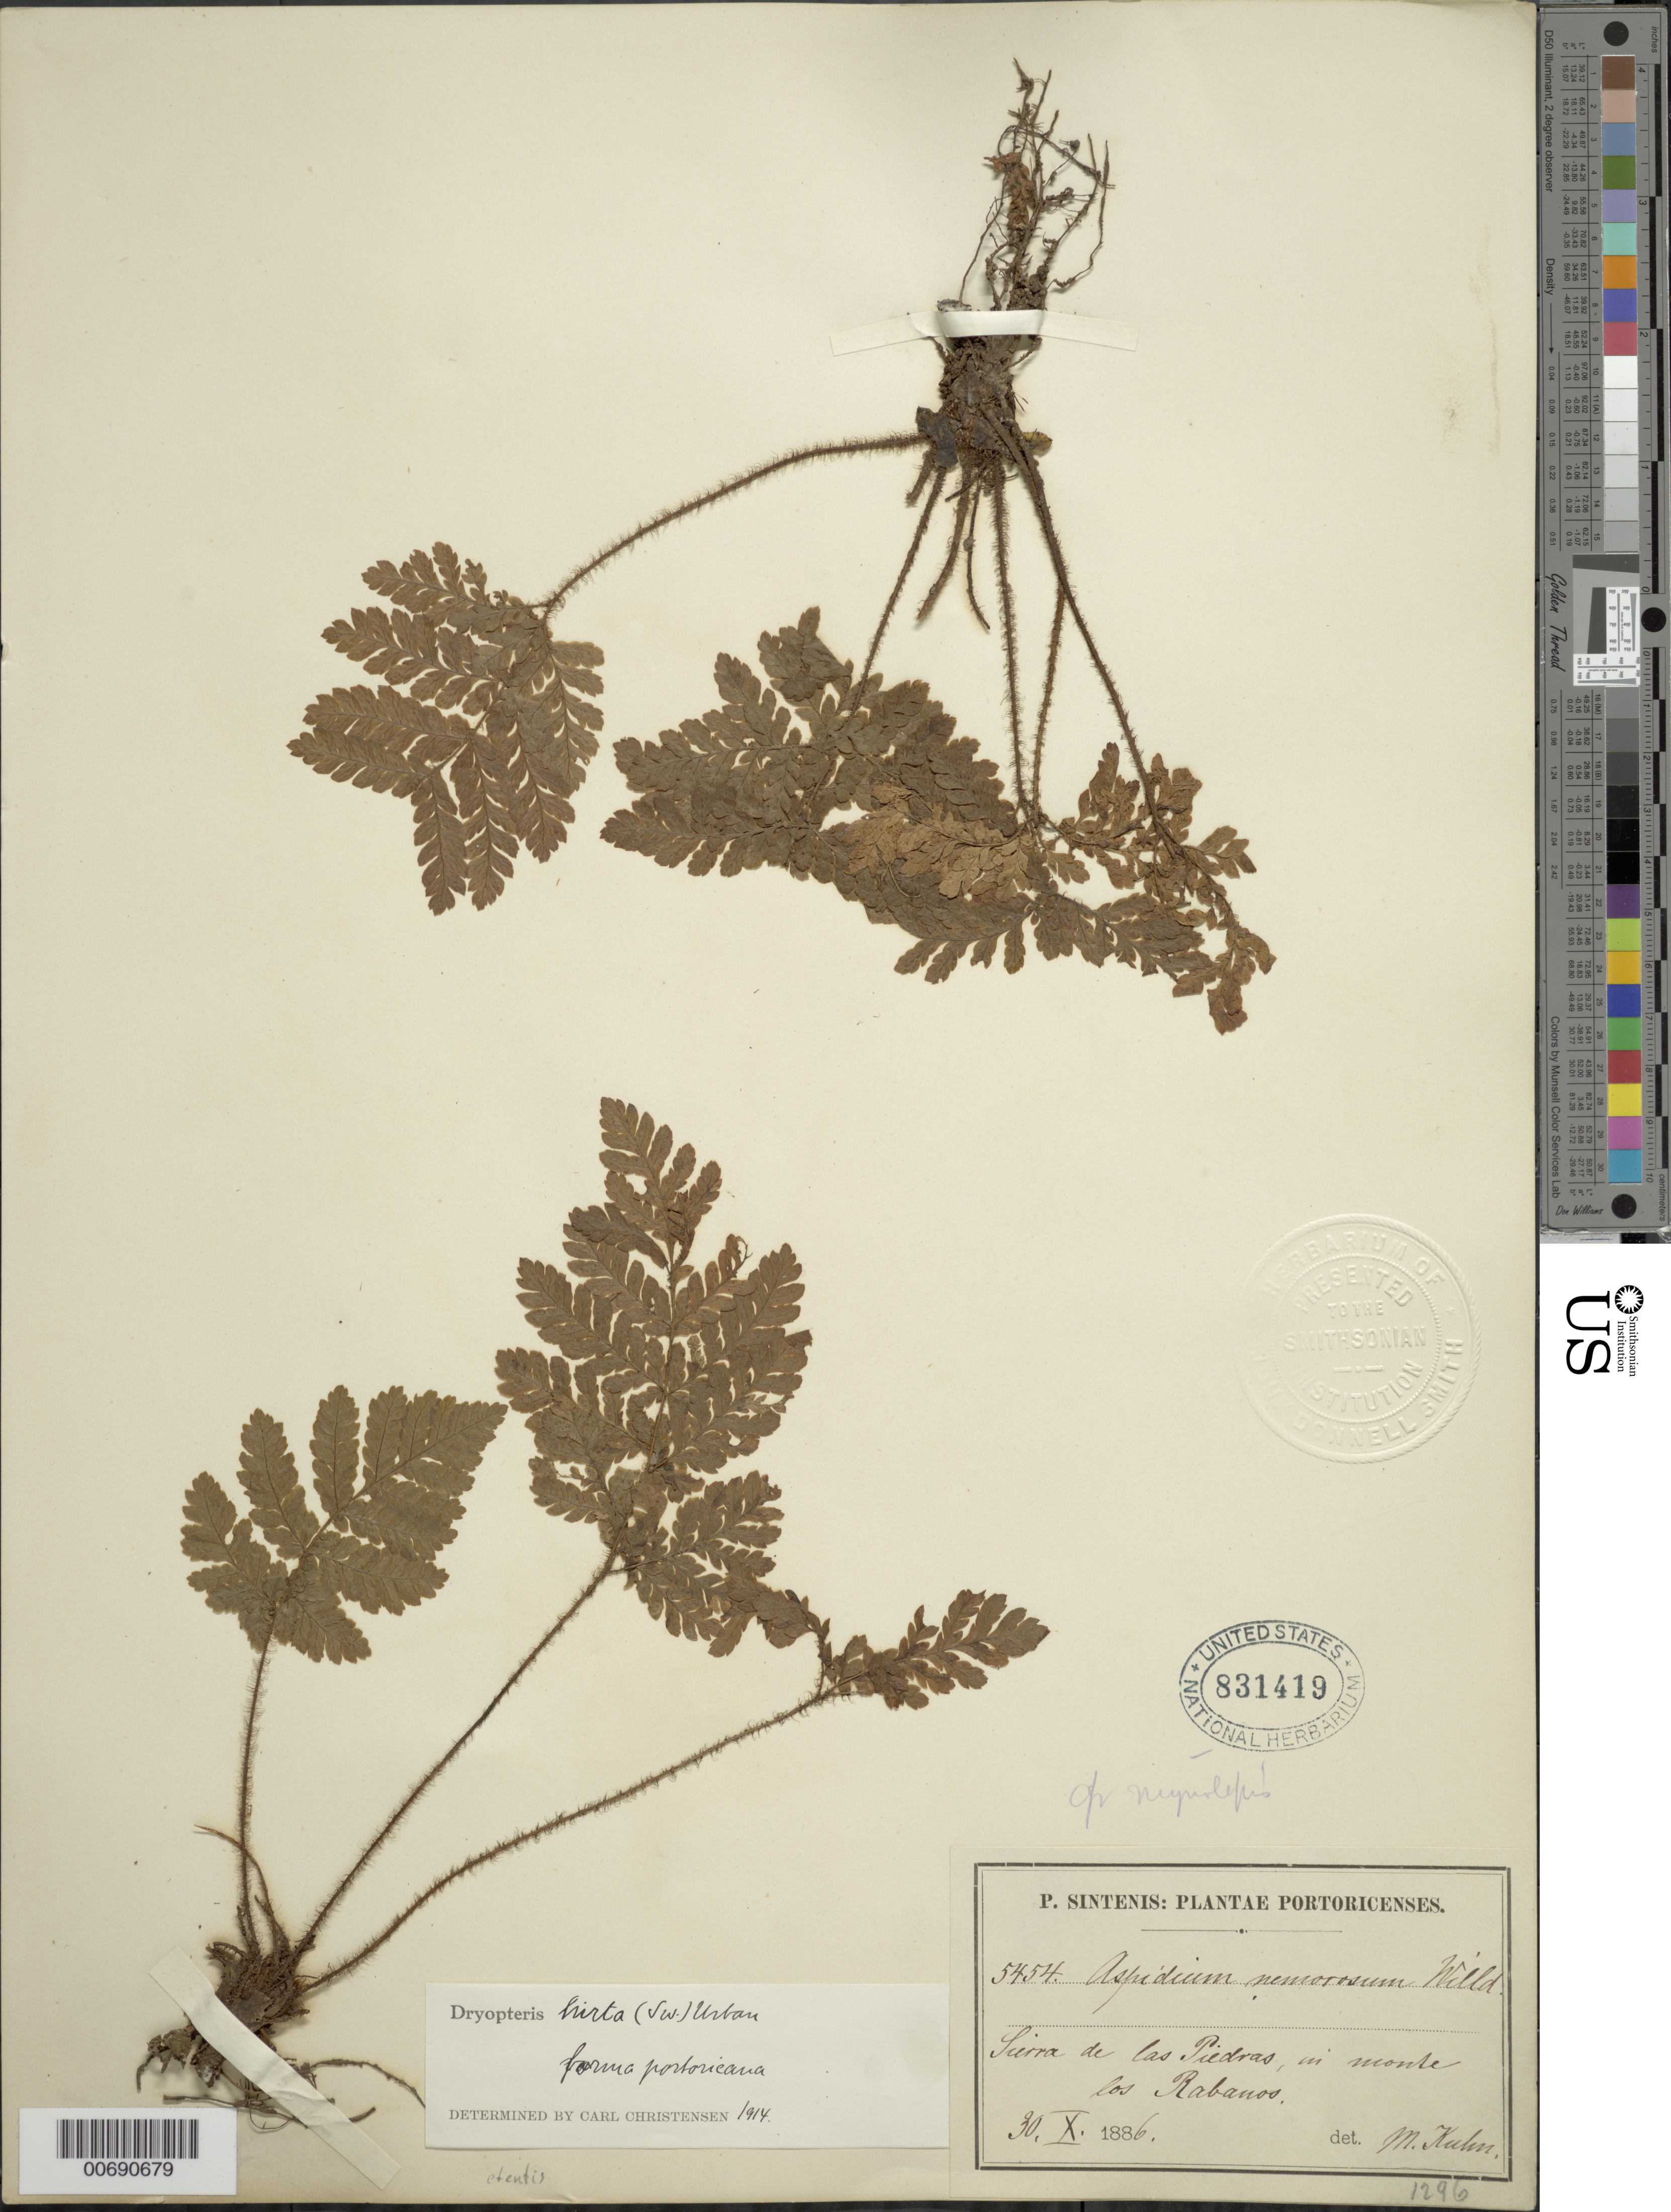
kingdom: Plantae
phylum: Tracheophyta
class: Polypodiopsida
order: Polypodiales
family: Dryopteridaceae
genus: Ctenitis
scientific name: Ctenitis hirta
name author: (Sw.) Ching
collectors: P. Sintenis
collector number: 5454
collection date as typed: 30 Oct 1886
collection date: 1886-10-30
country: Puerto Rico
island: Greater Antilles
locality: Sierra de Las Piedras.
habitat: in monte los Rabanos.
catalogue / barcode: US 831419